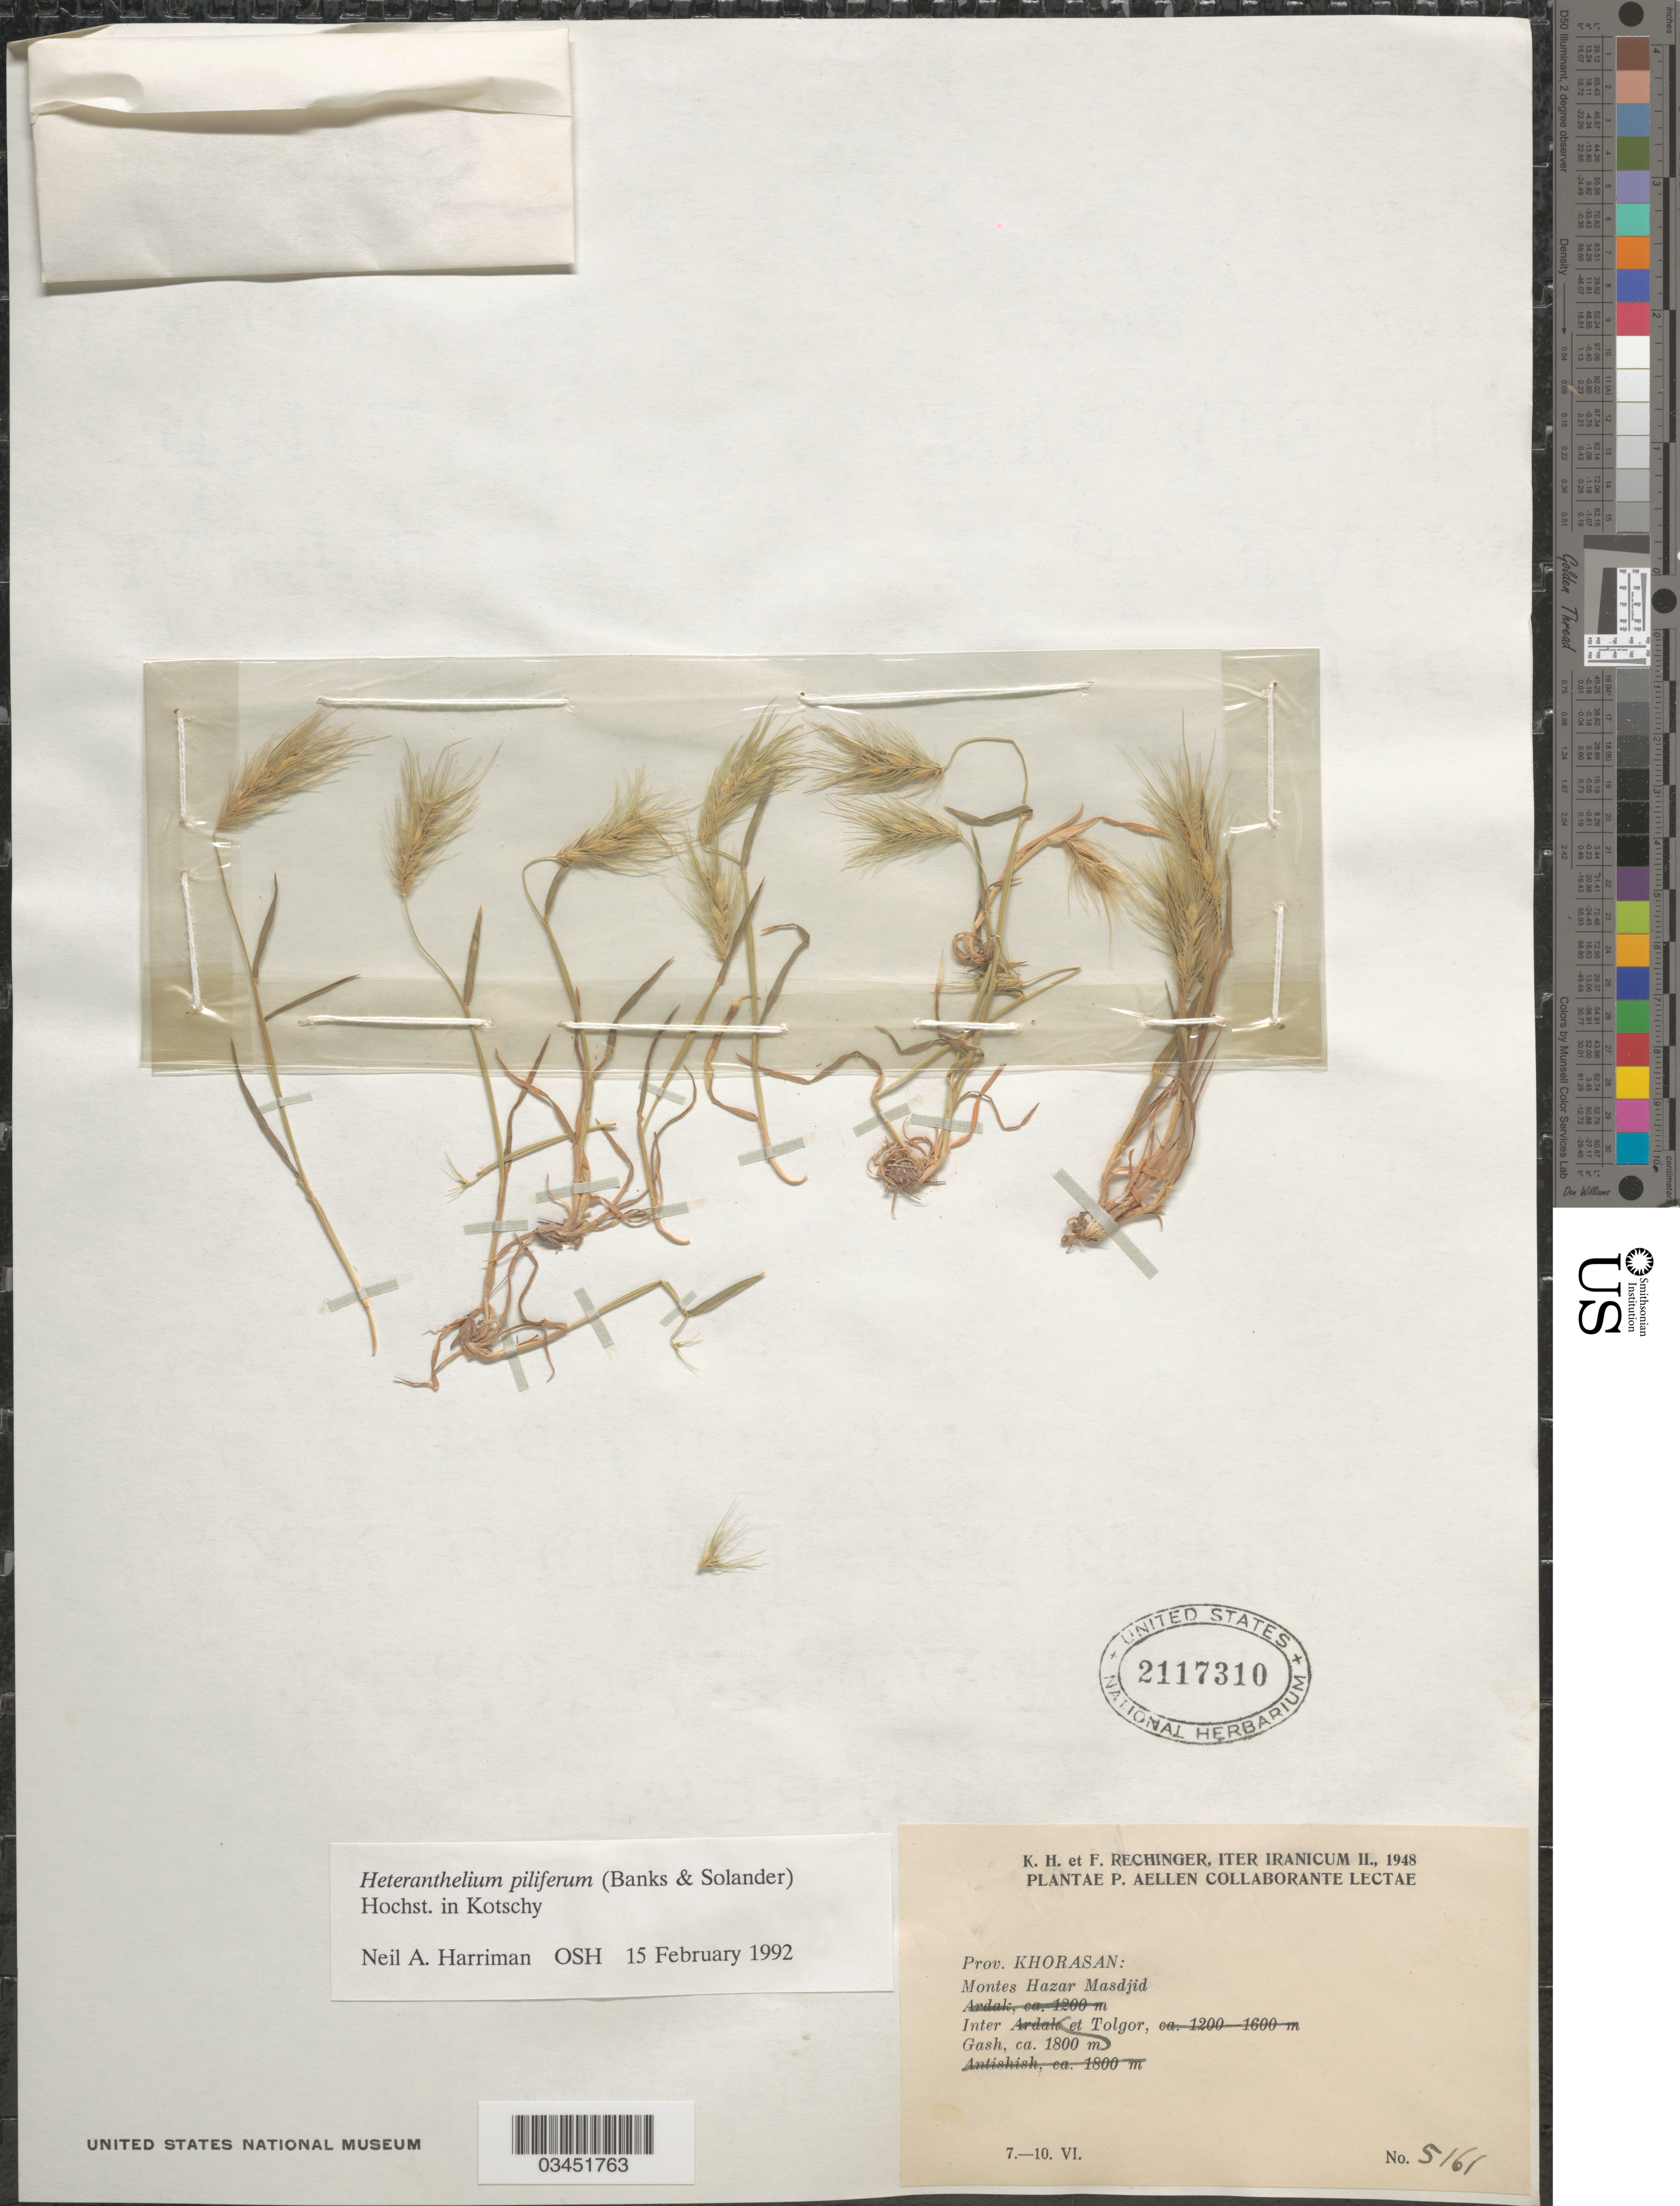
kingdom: Plantae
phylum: Tracheophyta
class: Liliopsida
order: Poales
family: Poaceae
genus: Heteranthelium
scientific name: Heteranthelium piliferum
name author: (Sol.) Hochst.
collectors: K. H. Rechinger & F. Rechinger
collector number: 5161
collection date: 1948-06-07/1948-06-10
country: Iran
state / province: Khorasan [obsolete]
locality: Montes Hazar Masdjid. Inter Tolgor. Gash. Iter Iranicum II., 1948.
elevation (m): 1800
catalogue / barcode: US 2117310